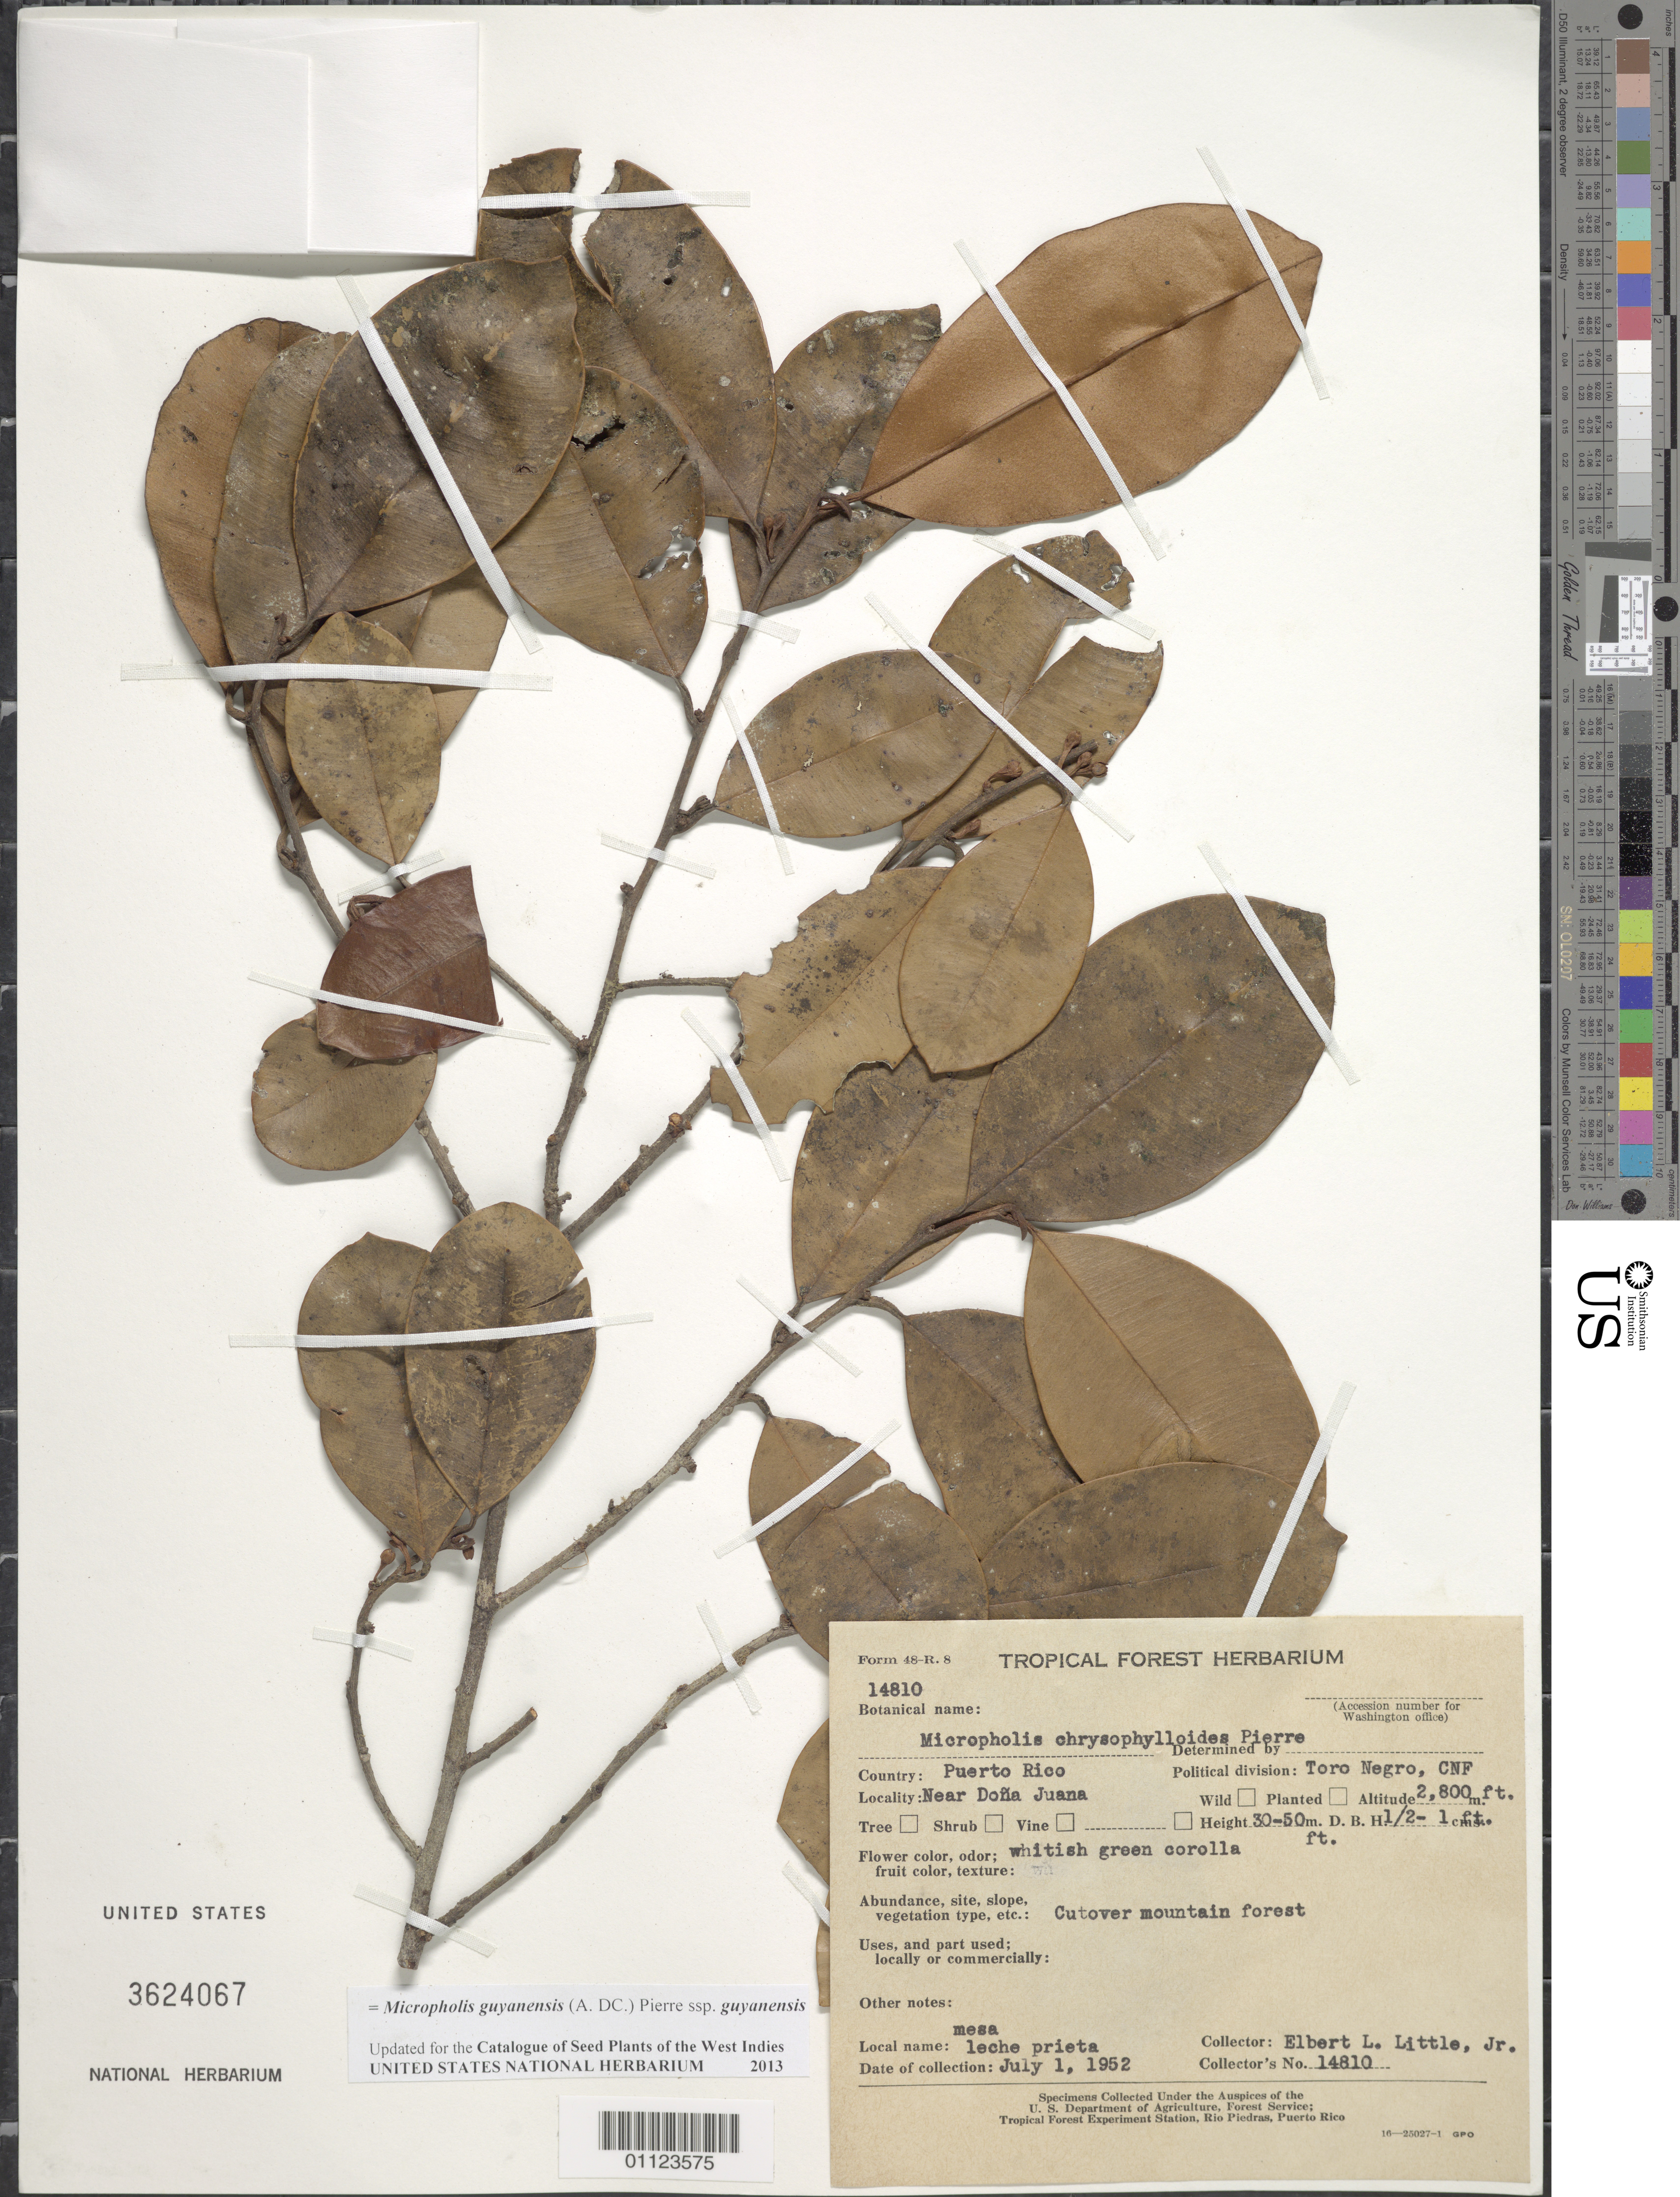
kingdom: Plantae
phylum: Tracheophyta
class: Magnoliopsida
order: Ericales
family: Sapotaceae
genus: Micropholis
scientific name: Micropholis guyanensis subsp. guyanensis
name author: (A. DC.) Pierre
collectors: E. L. Little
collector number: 14810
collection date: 1952-07-01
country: Puerto Rico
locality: Caribbean Nat'l. Forest, Toro Negro, near Doña Juana.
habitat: Cutover mountain forest.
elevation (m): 853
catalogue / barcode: US 3624067